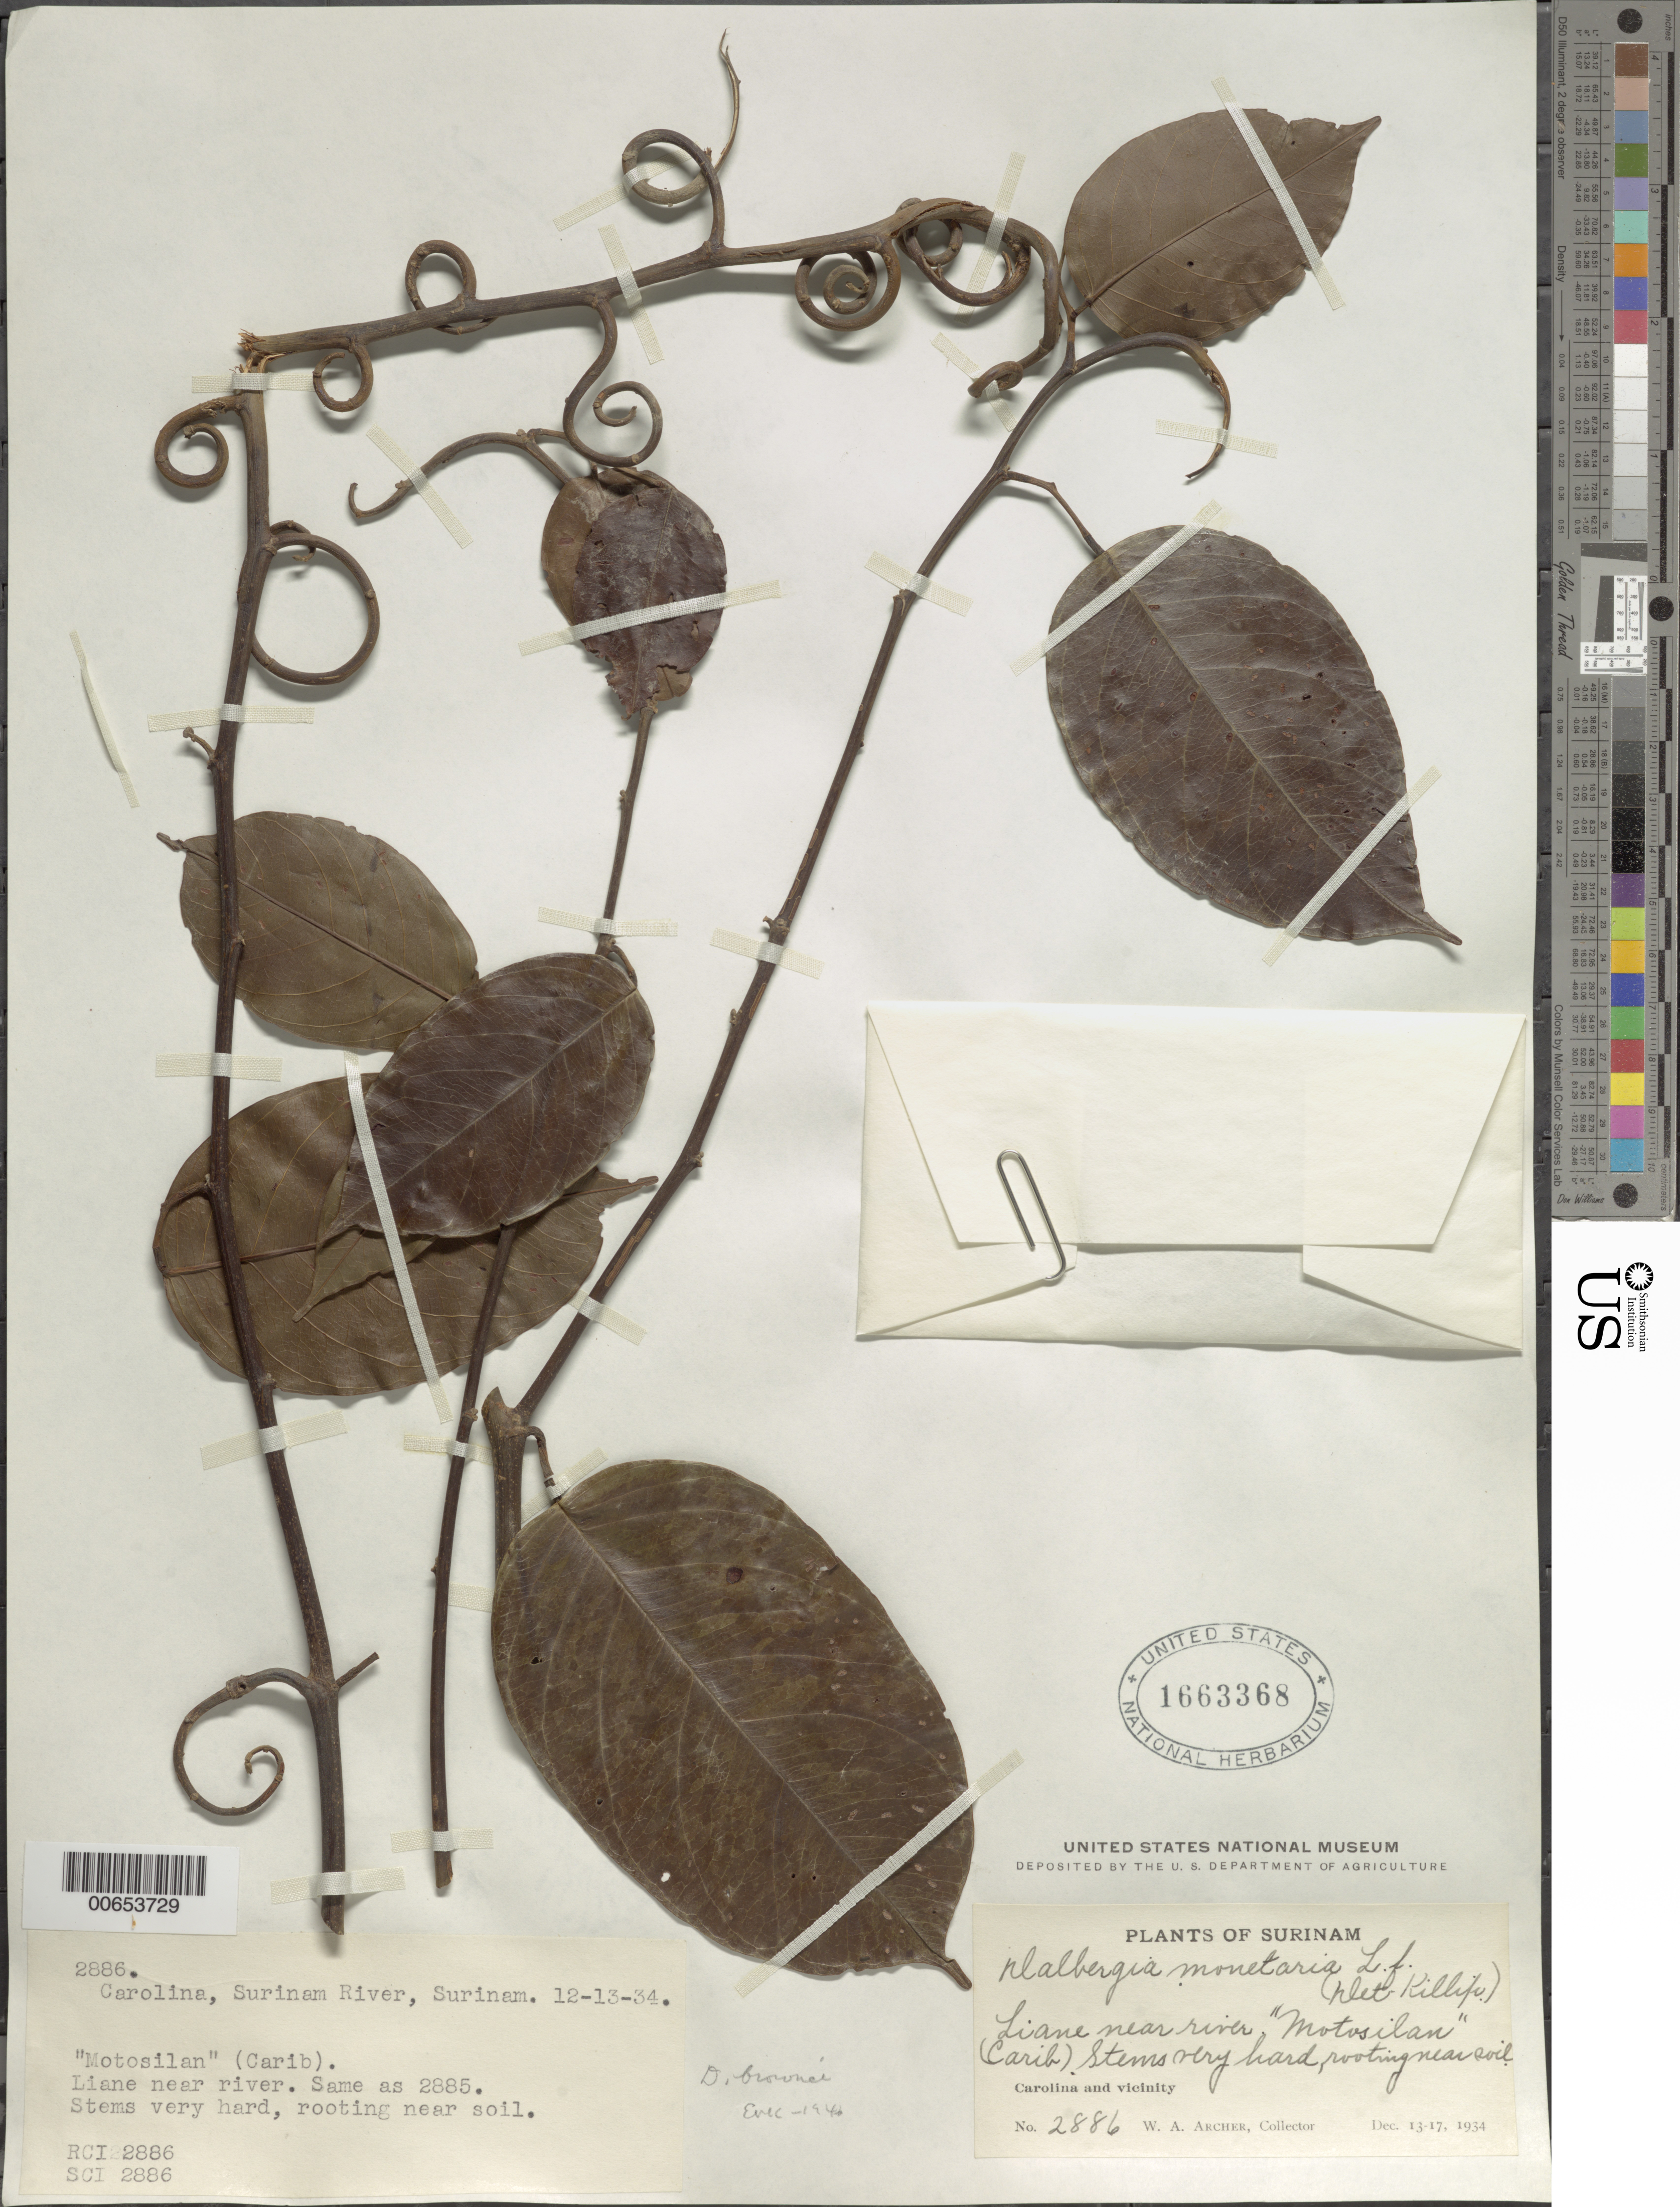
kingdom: Plantae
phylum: Tracheophyta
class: Magnoliopsida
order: Fabales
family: Fabaceae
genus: Dalbergia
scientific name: Dalbergia brownei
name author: (Jacq.) Schinz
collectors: W. A. Archer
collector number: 2886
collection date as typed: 13-Dec-34 to 17-Dec-34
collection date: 1934-12-13/1934-12-17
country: Suriname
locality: Carolina and vicinity, Surinam River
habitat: Near river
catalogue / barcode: US 1663368